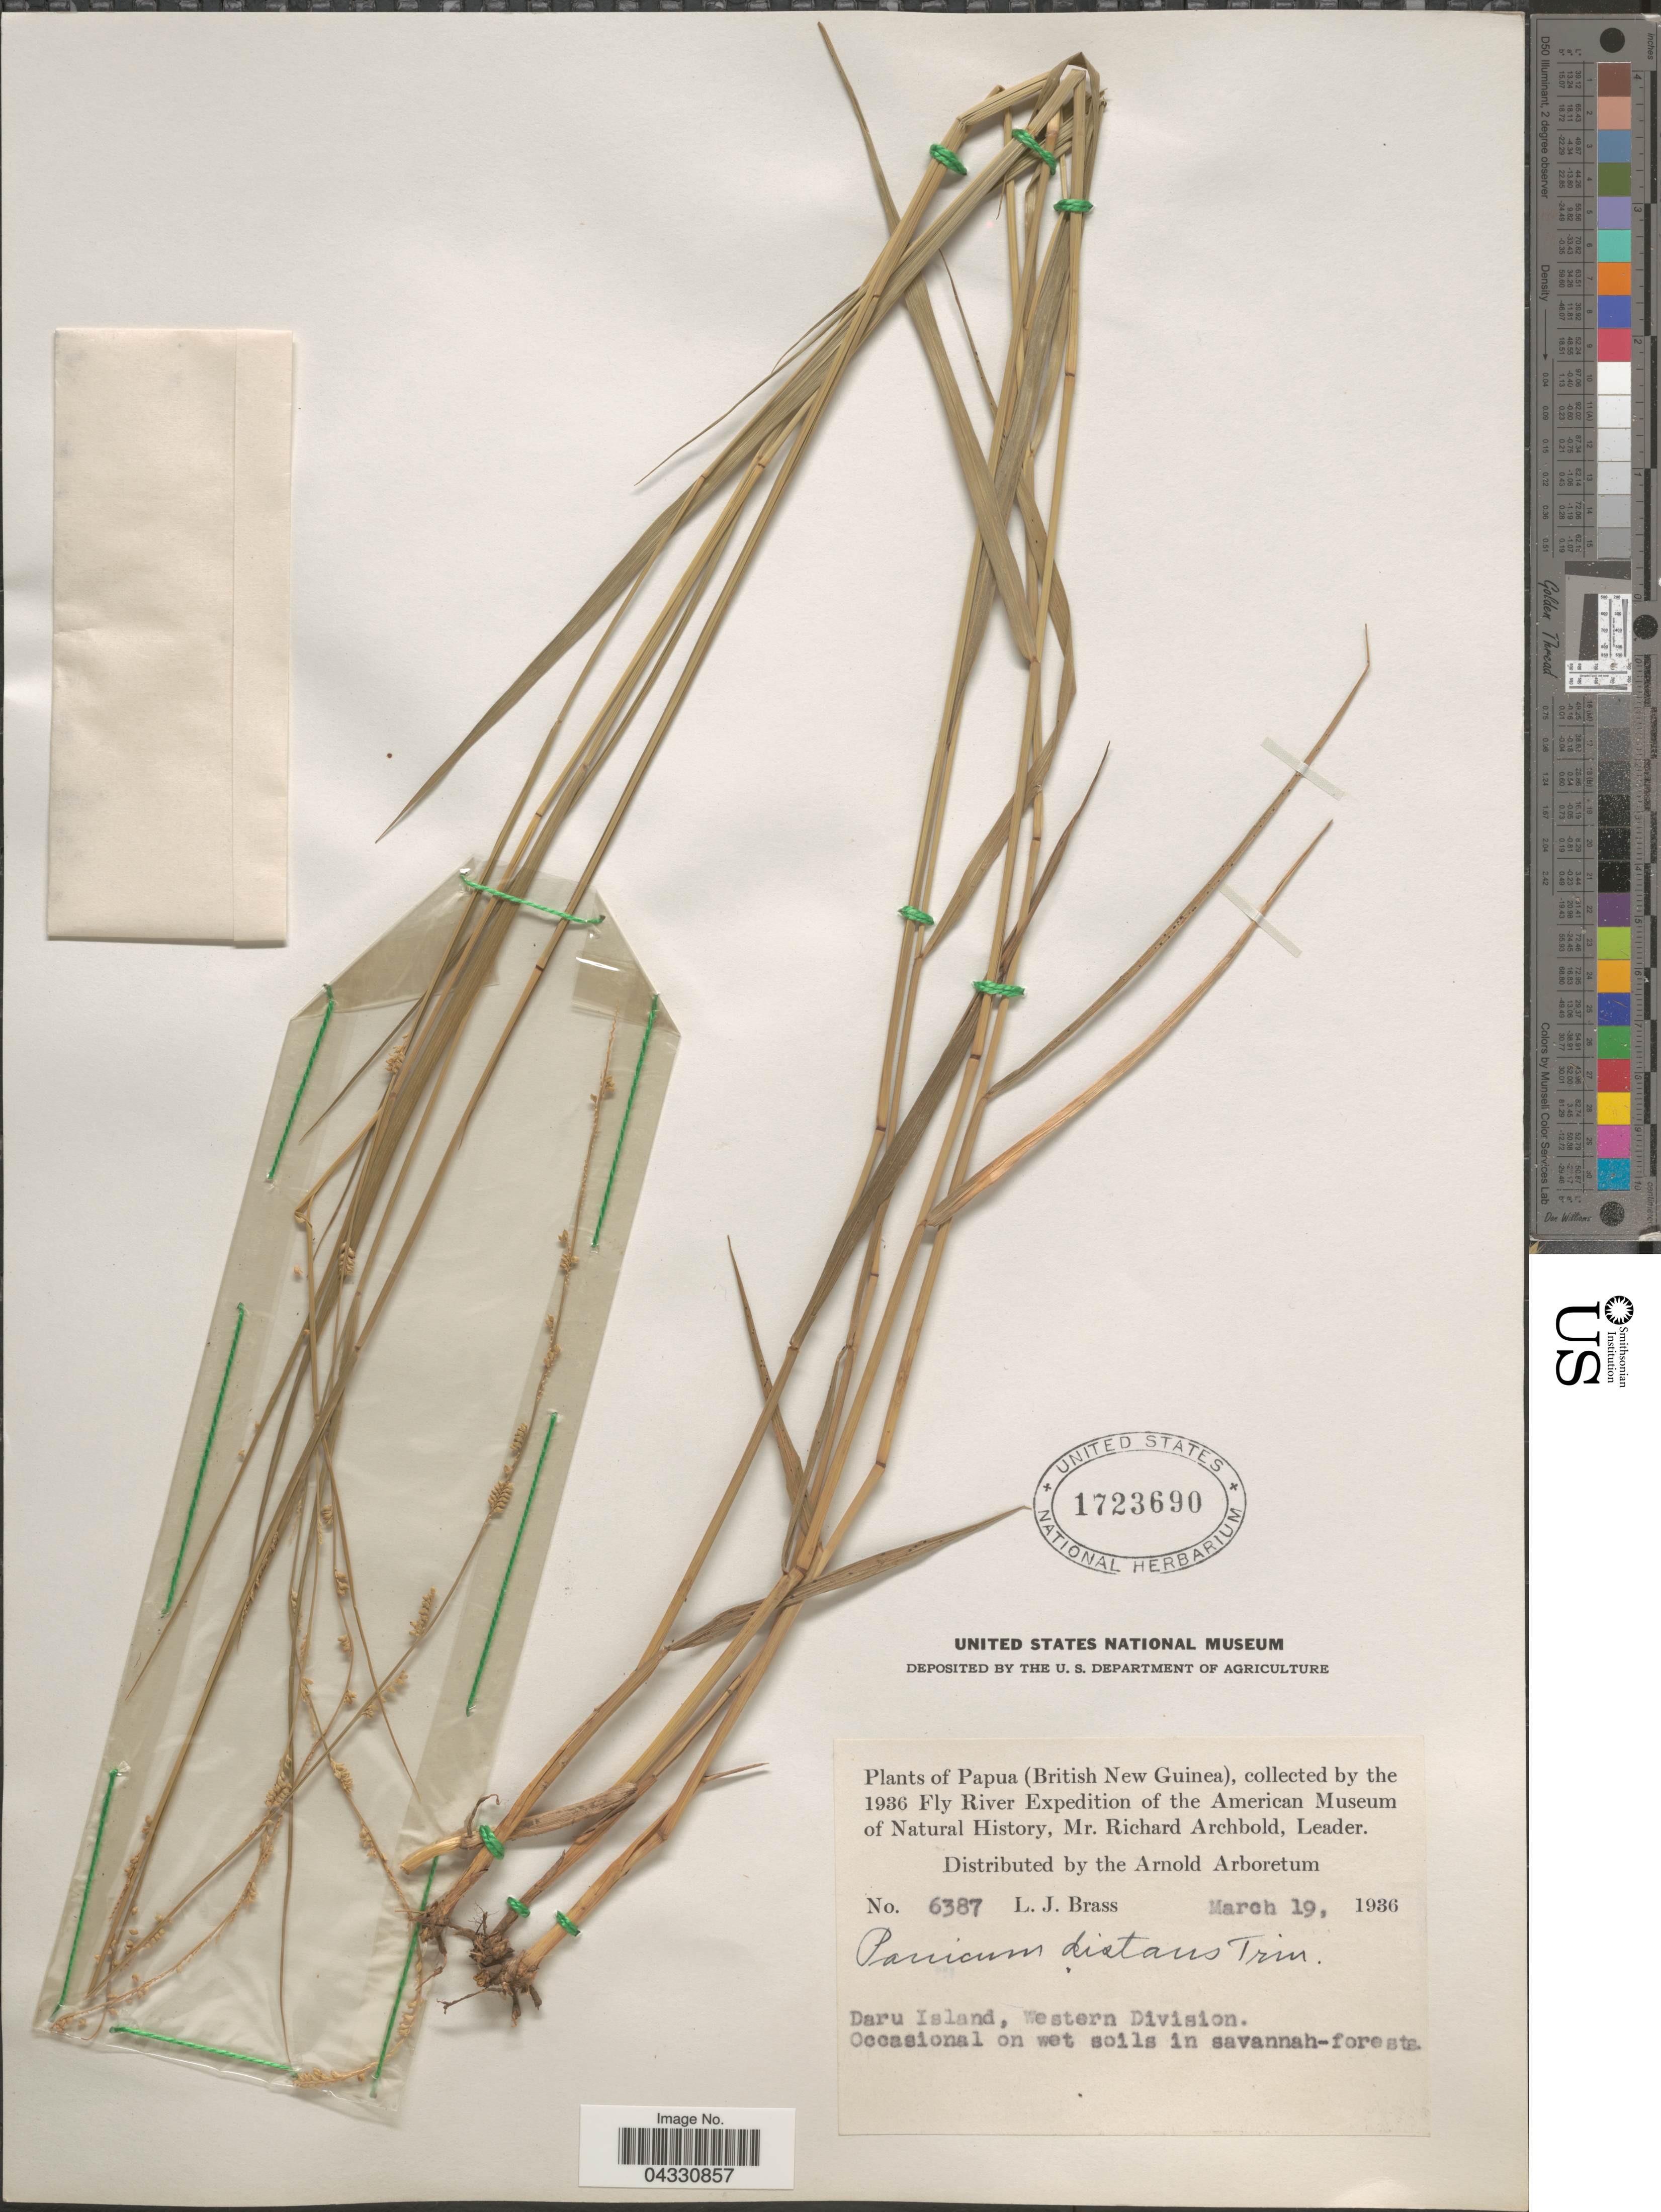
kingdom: Plantae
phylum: Tracheophyta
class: Liliopsida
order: Poales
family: Poaceae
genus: Setaria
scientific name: Setaria flavida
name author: (Retz.) Veldkamp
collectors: L. J. Brass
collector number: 6387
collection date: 1936-03-19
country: Papua New Guinea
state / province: Manus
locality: Papua (British New Guinea), the 1936 Fly River Expedition of the American Museum of Natural History. Daru Island, Western Division.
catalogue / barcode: US 1723690